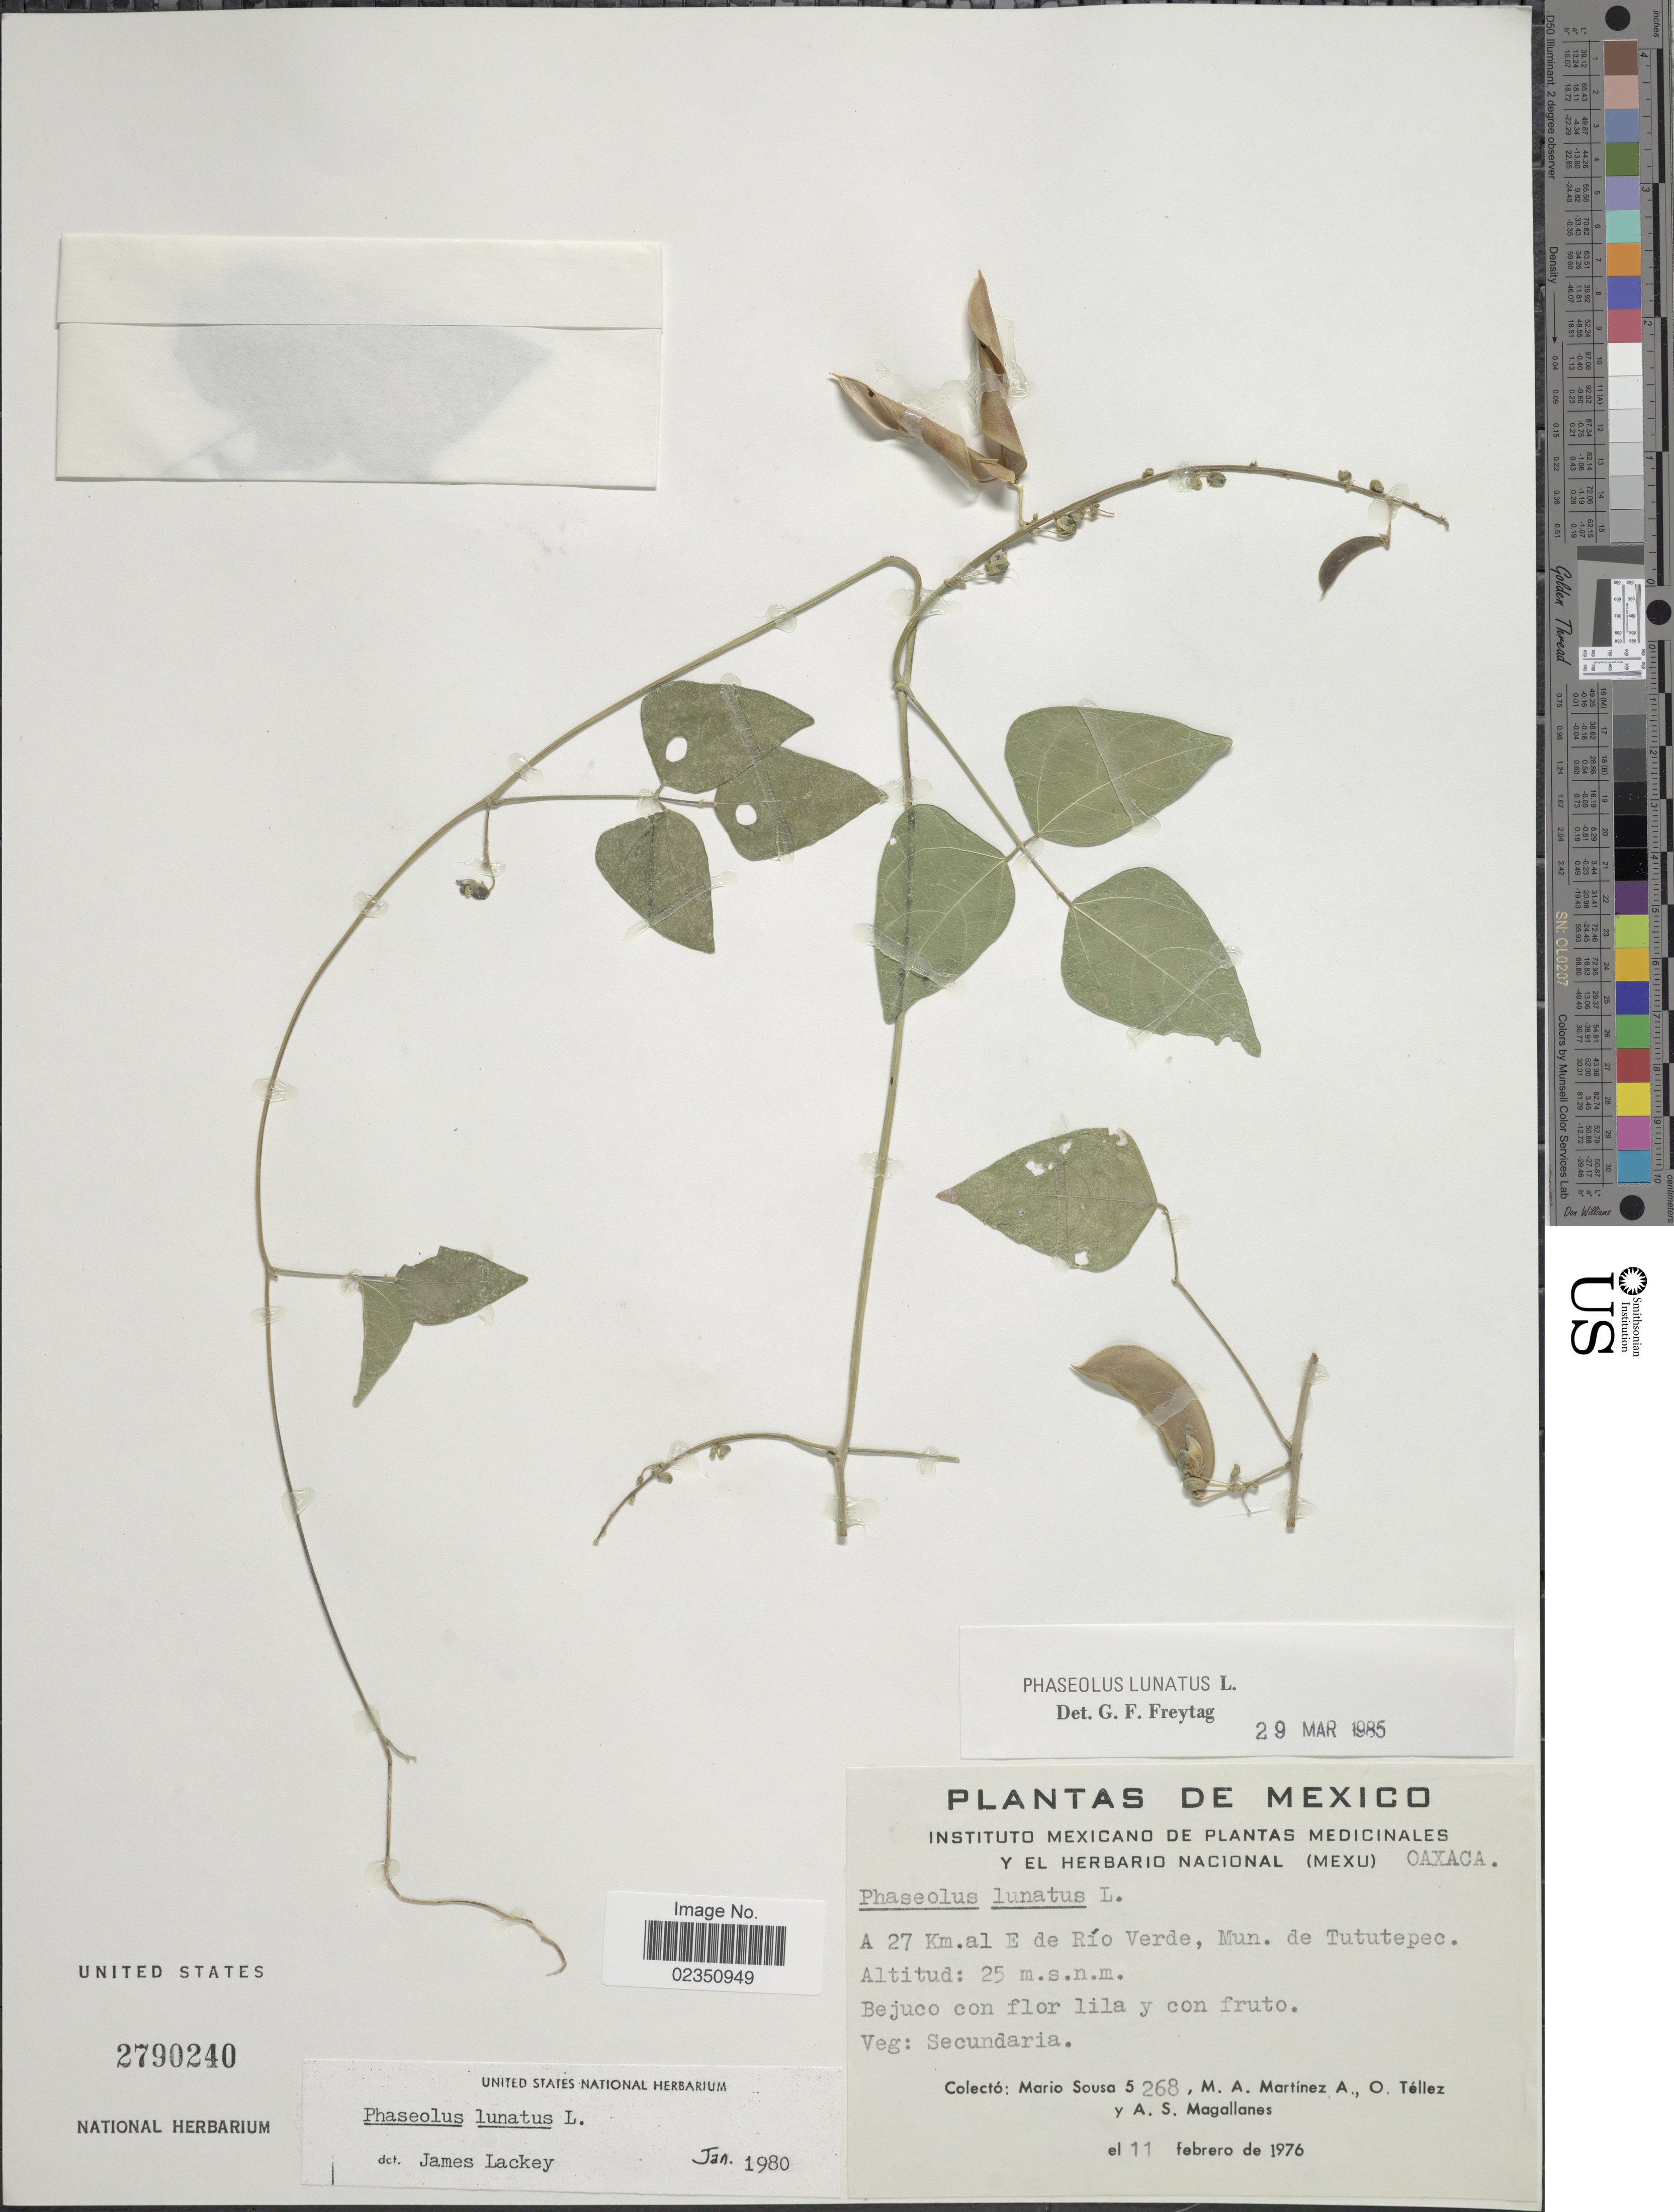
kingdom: Plantae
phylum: Tracheophyta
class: Magnoliopsida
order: Fabales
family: Fabaceae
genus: Phaseolus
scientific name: Phaseolus lunatus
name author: L.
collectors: M. Sousa S., M. A. Martínez Alfaro, O. Tellez & A. Magallanes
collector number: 268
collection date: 1976-02-11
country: Mexico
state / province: Oaxaca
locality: A 27 Km al E de Río Verde, Mun de Tututepec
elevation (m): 25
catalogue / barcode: US 2709240